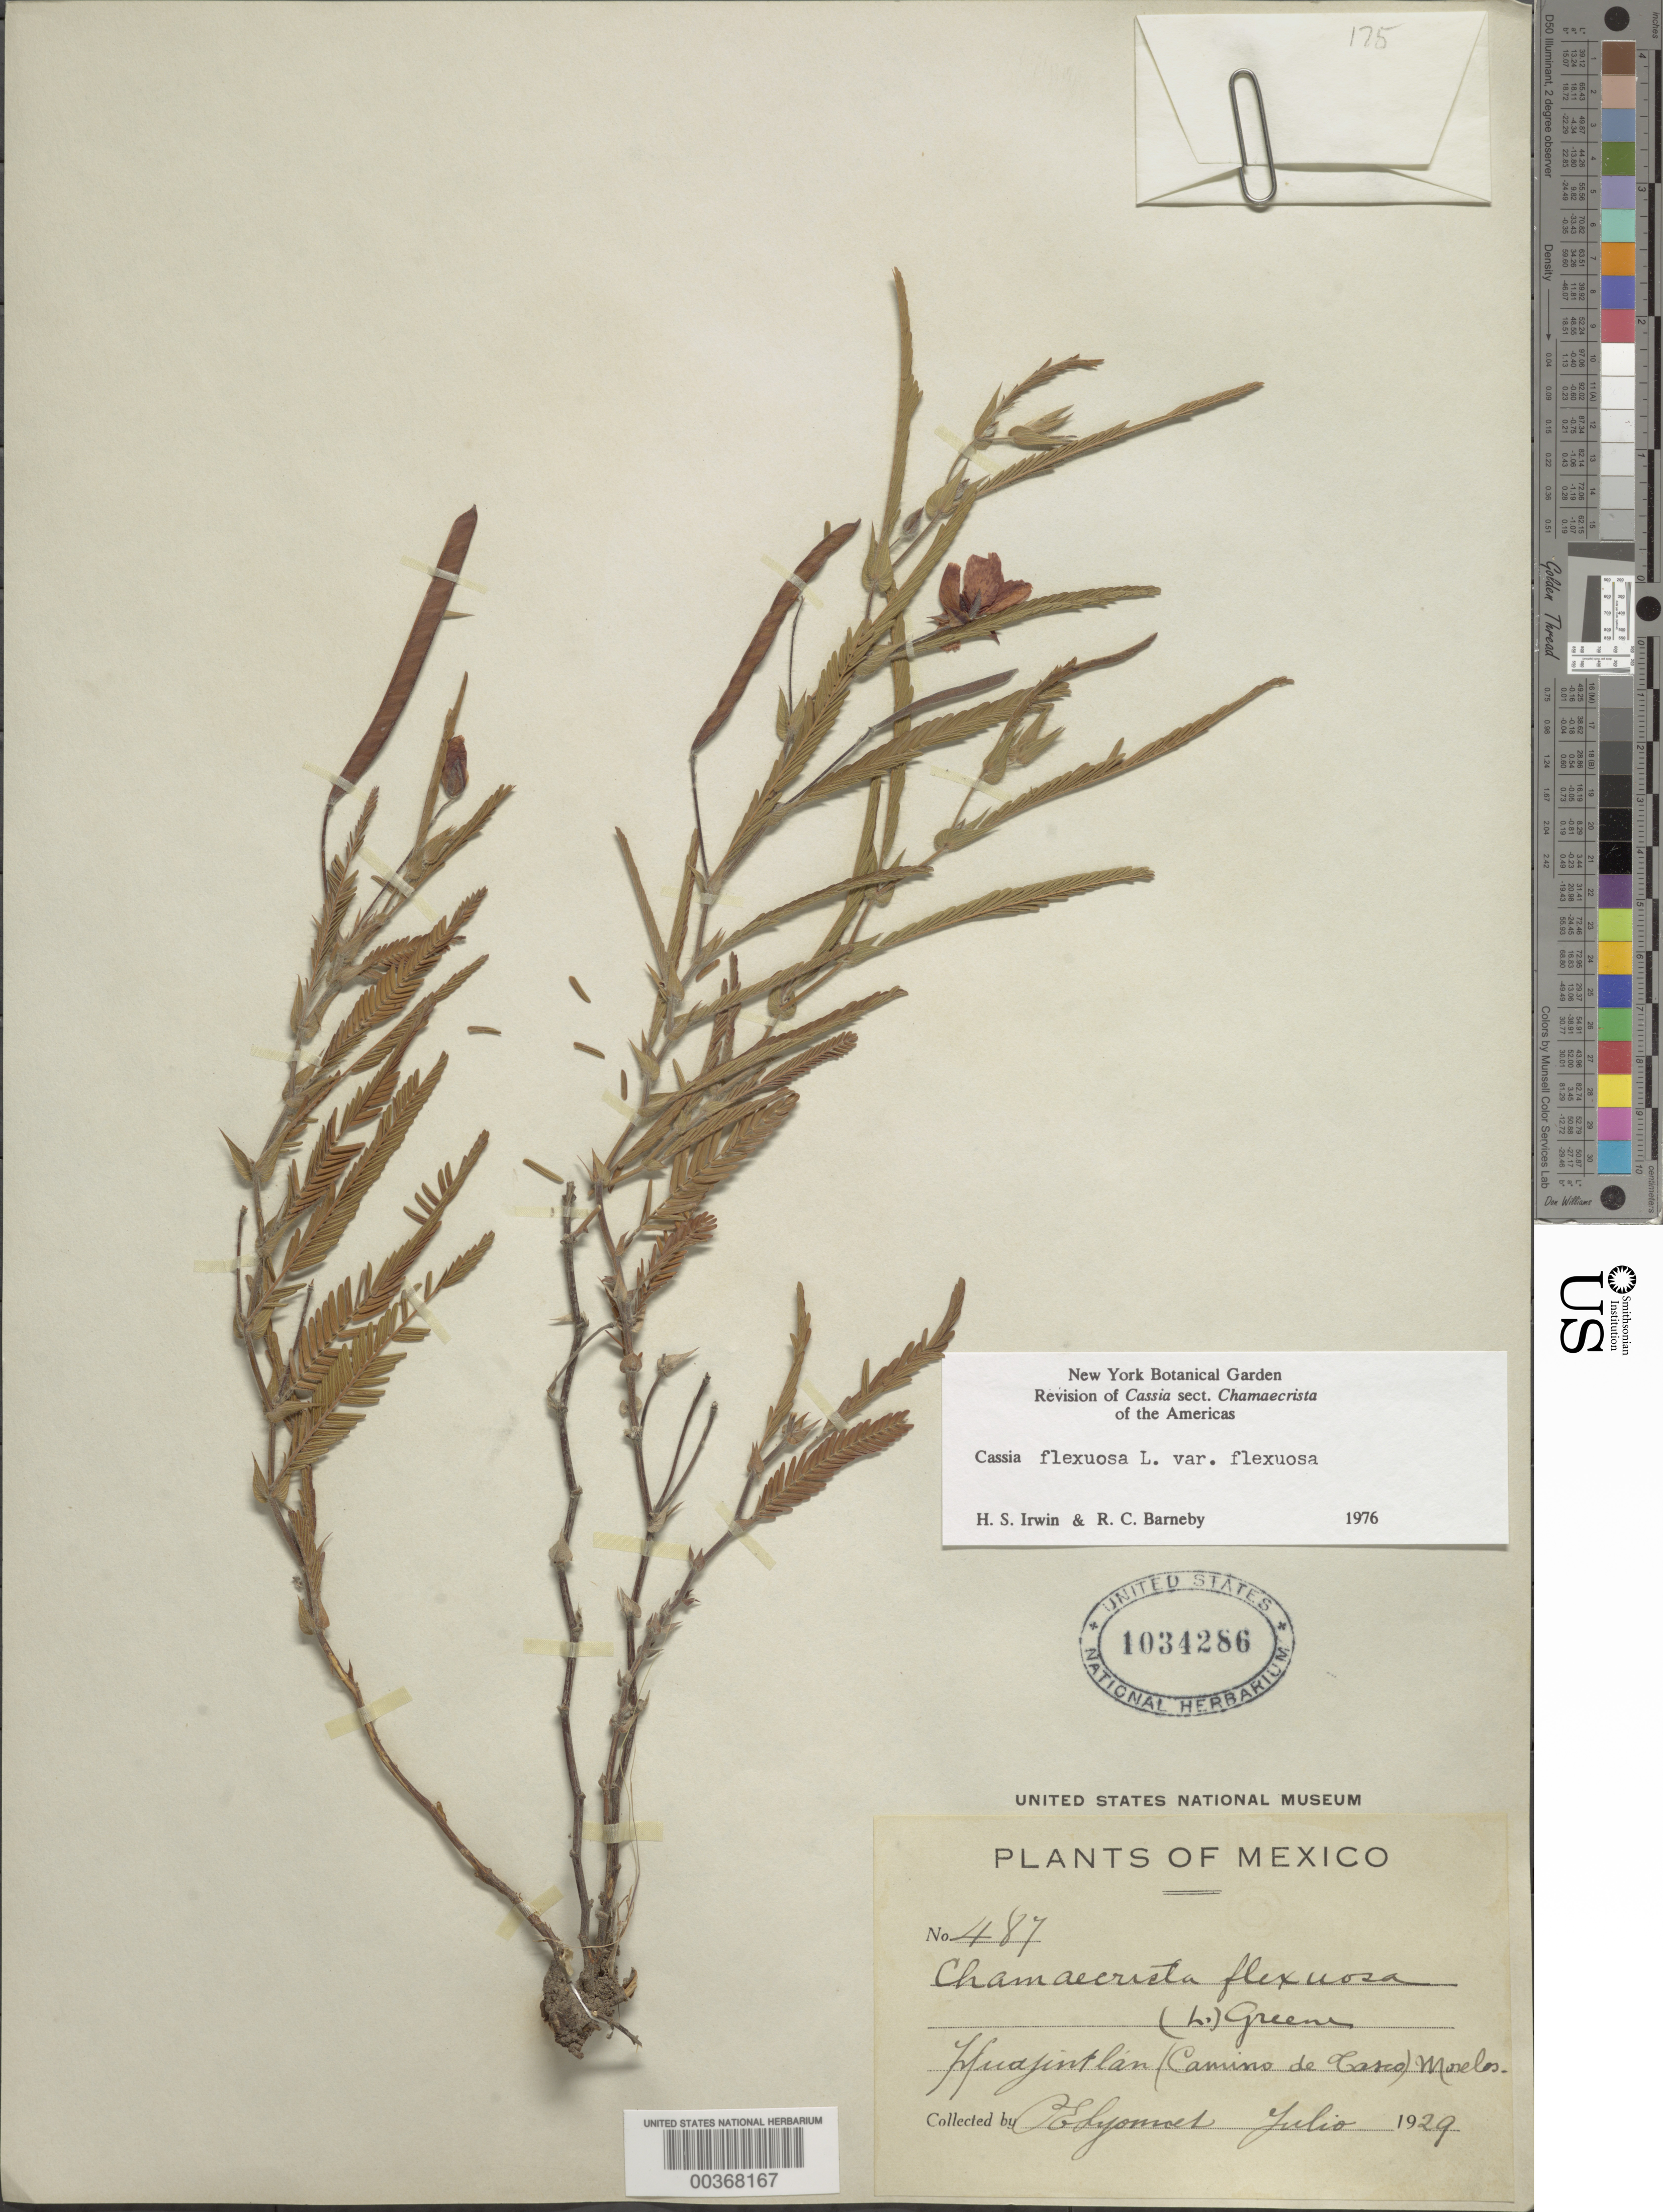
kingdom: Plantae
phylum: Tracheophyta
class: Magnoliopsida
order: Fabales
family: Fabaceae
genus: Chamaecrista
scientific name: Chamaecrista flexuosa var. flexuosa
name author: (L.) Greene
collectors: P. Julio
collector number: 487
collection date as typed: Jul 1929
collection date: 1929-07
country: Mexico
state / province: Morelos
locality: Huajintlan, camino de carco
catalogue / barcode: US 1034286